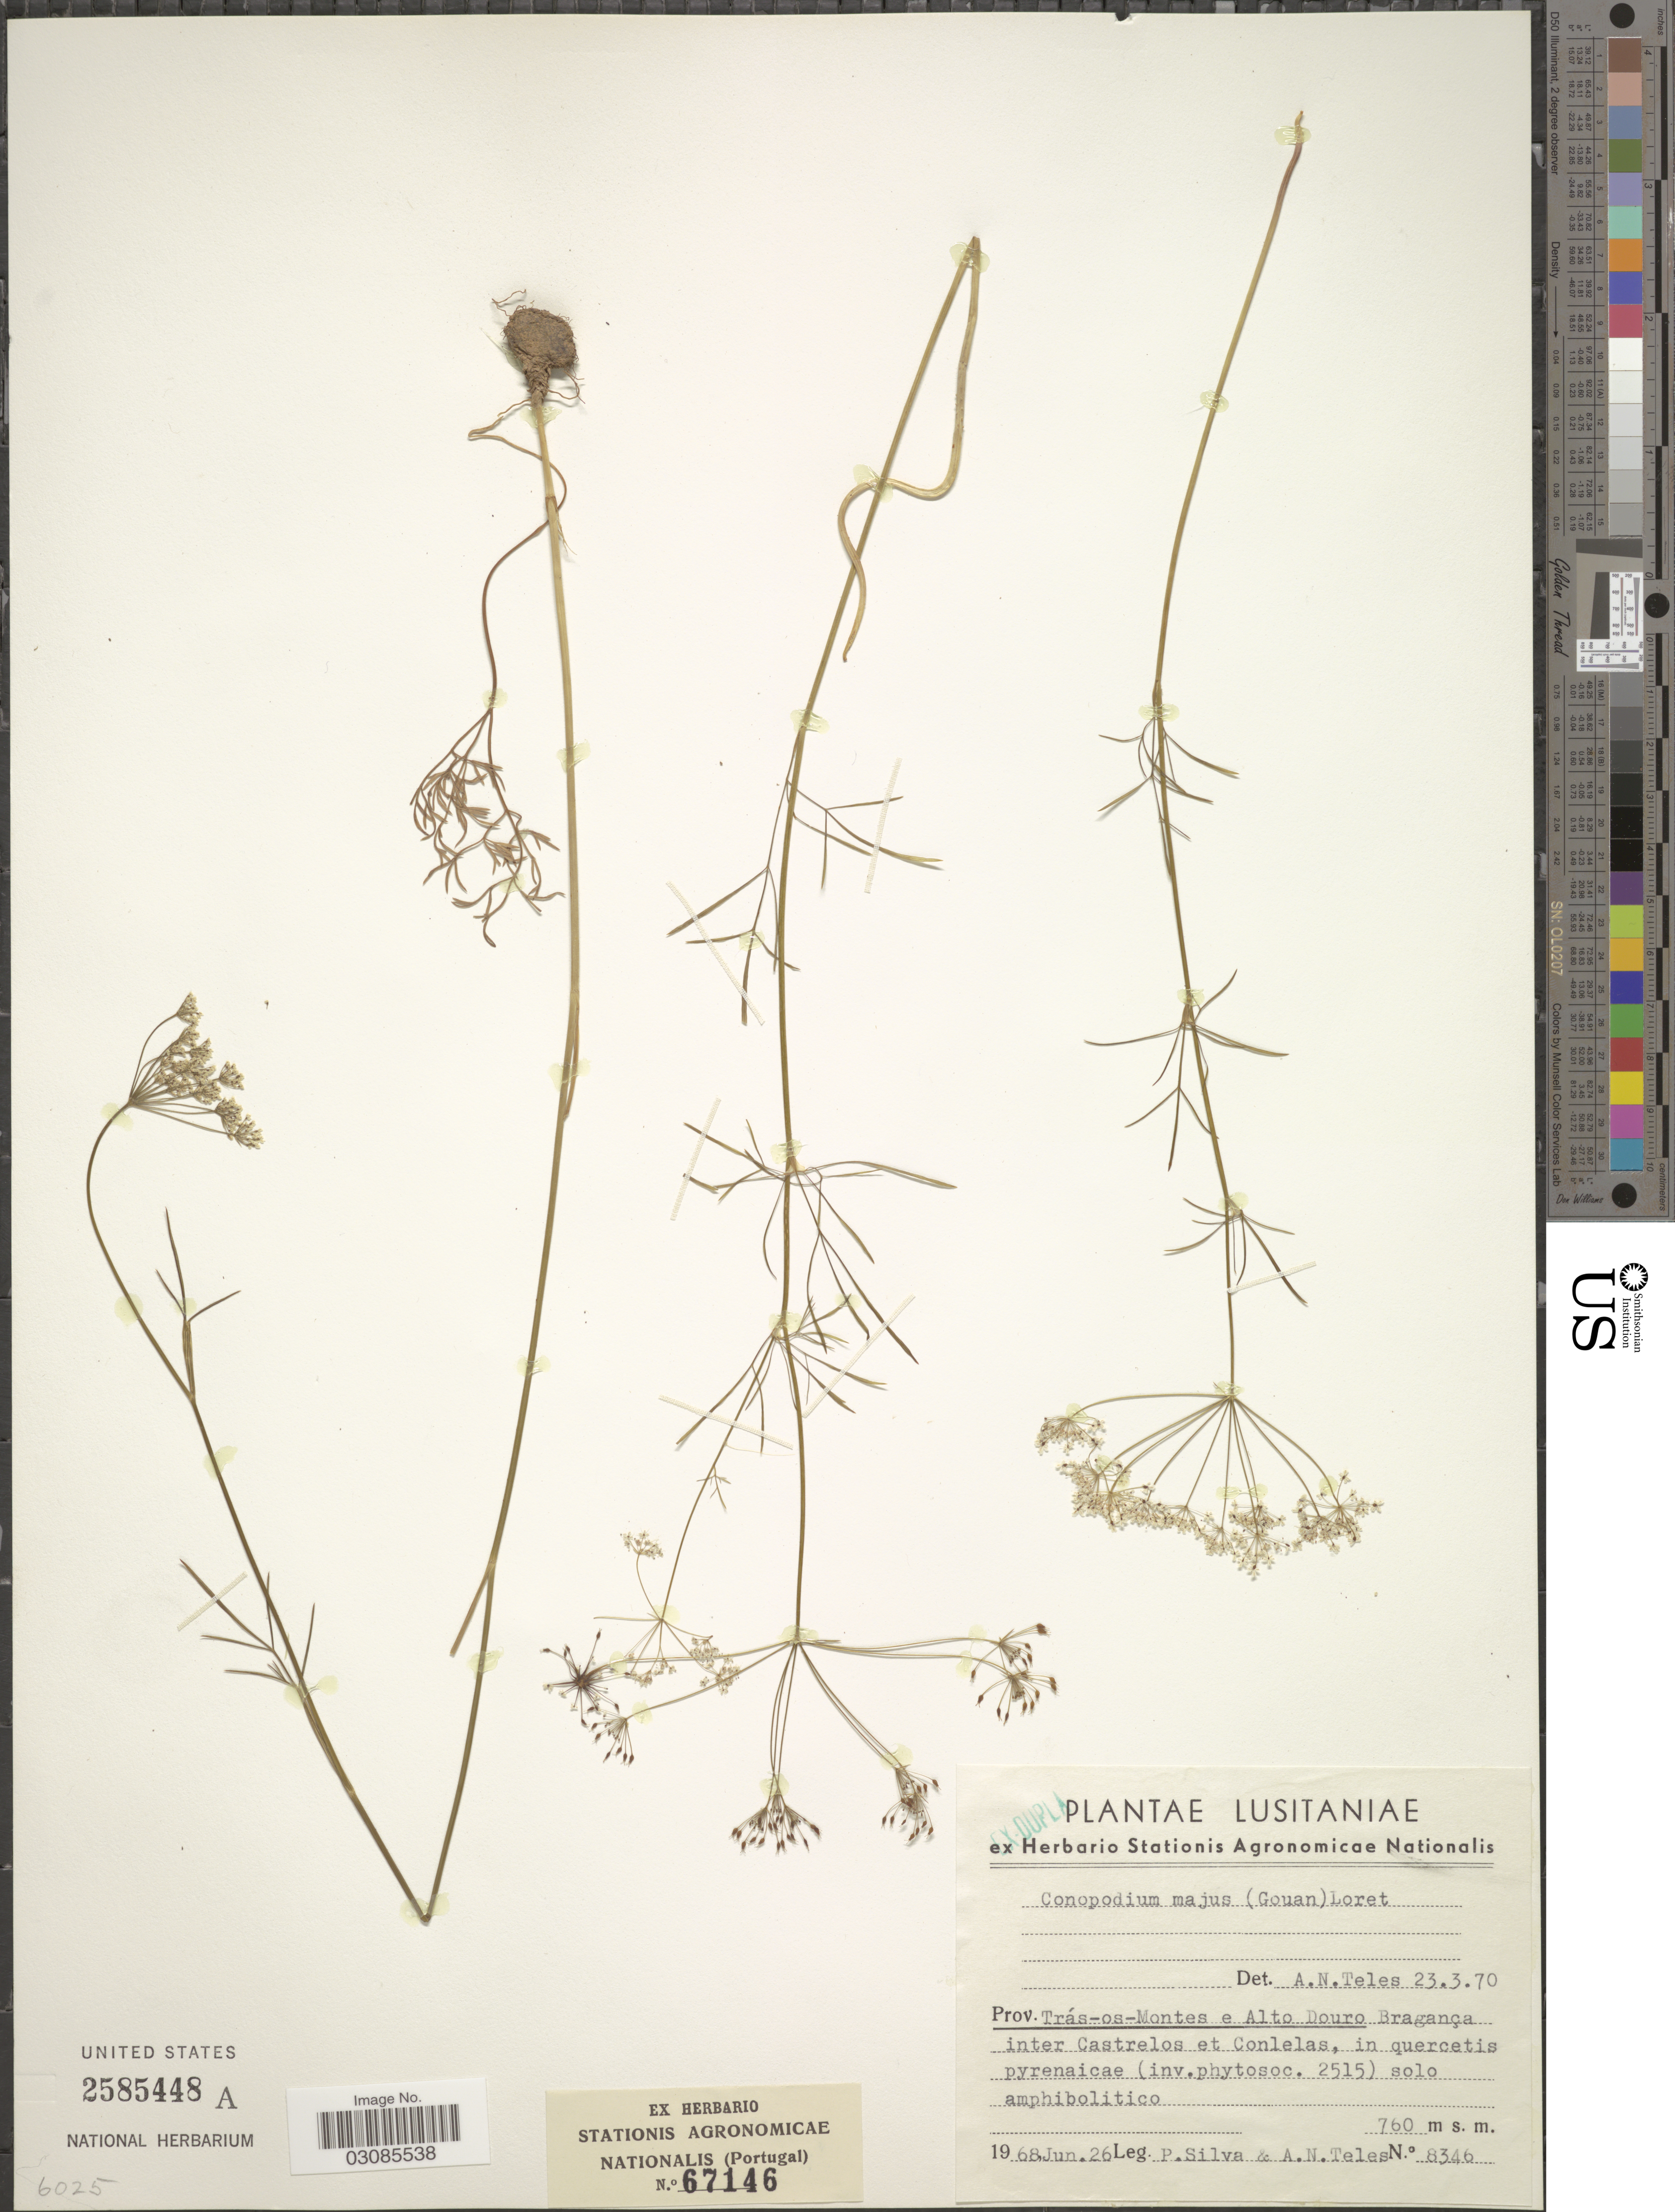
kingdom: Plantae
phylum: Tracheophyta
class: Magnoliopsida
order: Apiales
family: Apiaceae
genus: Conopodium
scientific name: Conopodium majus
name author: (Gouan) Loret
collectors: P. Silva & A. Teles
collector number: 8346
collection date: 1968-06-26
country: Portugal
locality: Lusitaniae. Prov. Trás-os-Montes e Alto Douro Bragança inter Castrelos et Conlelas.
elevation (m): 760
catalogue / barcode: US 2585448A